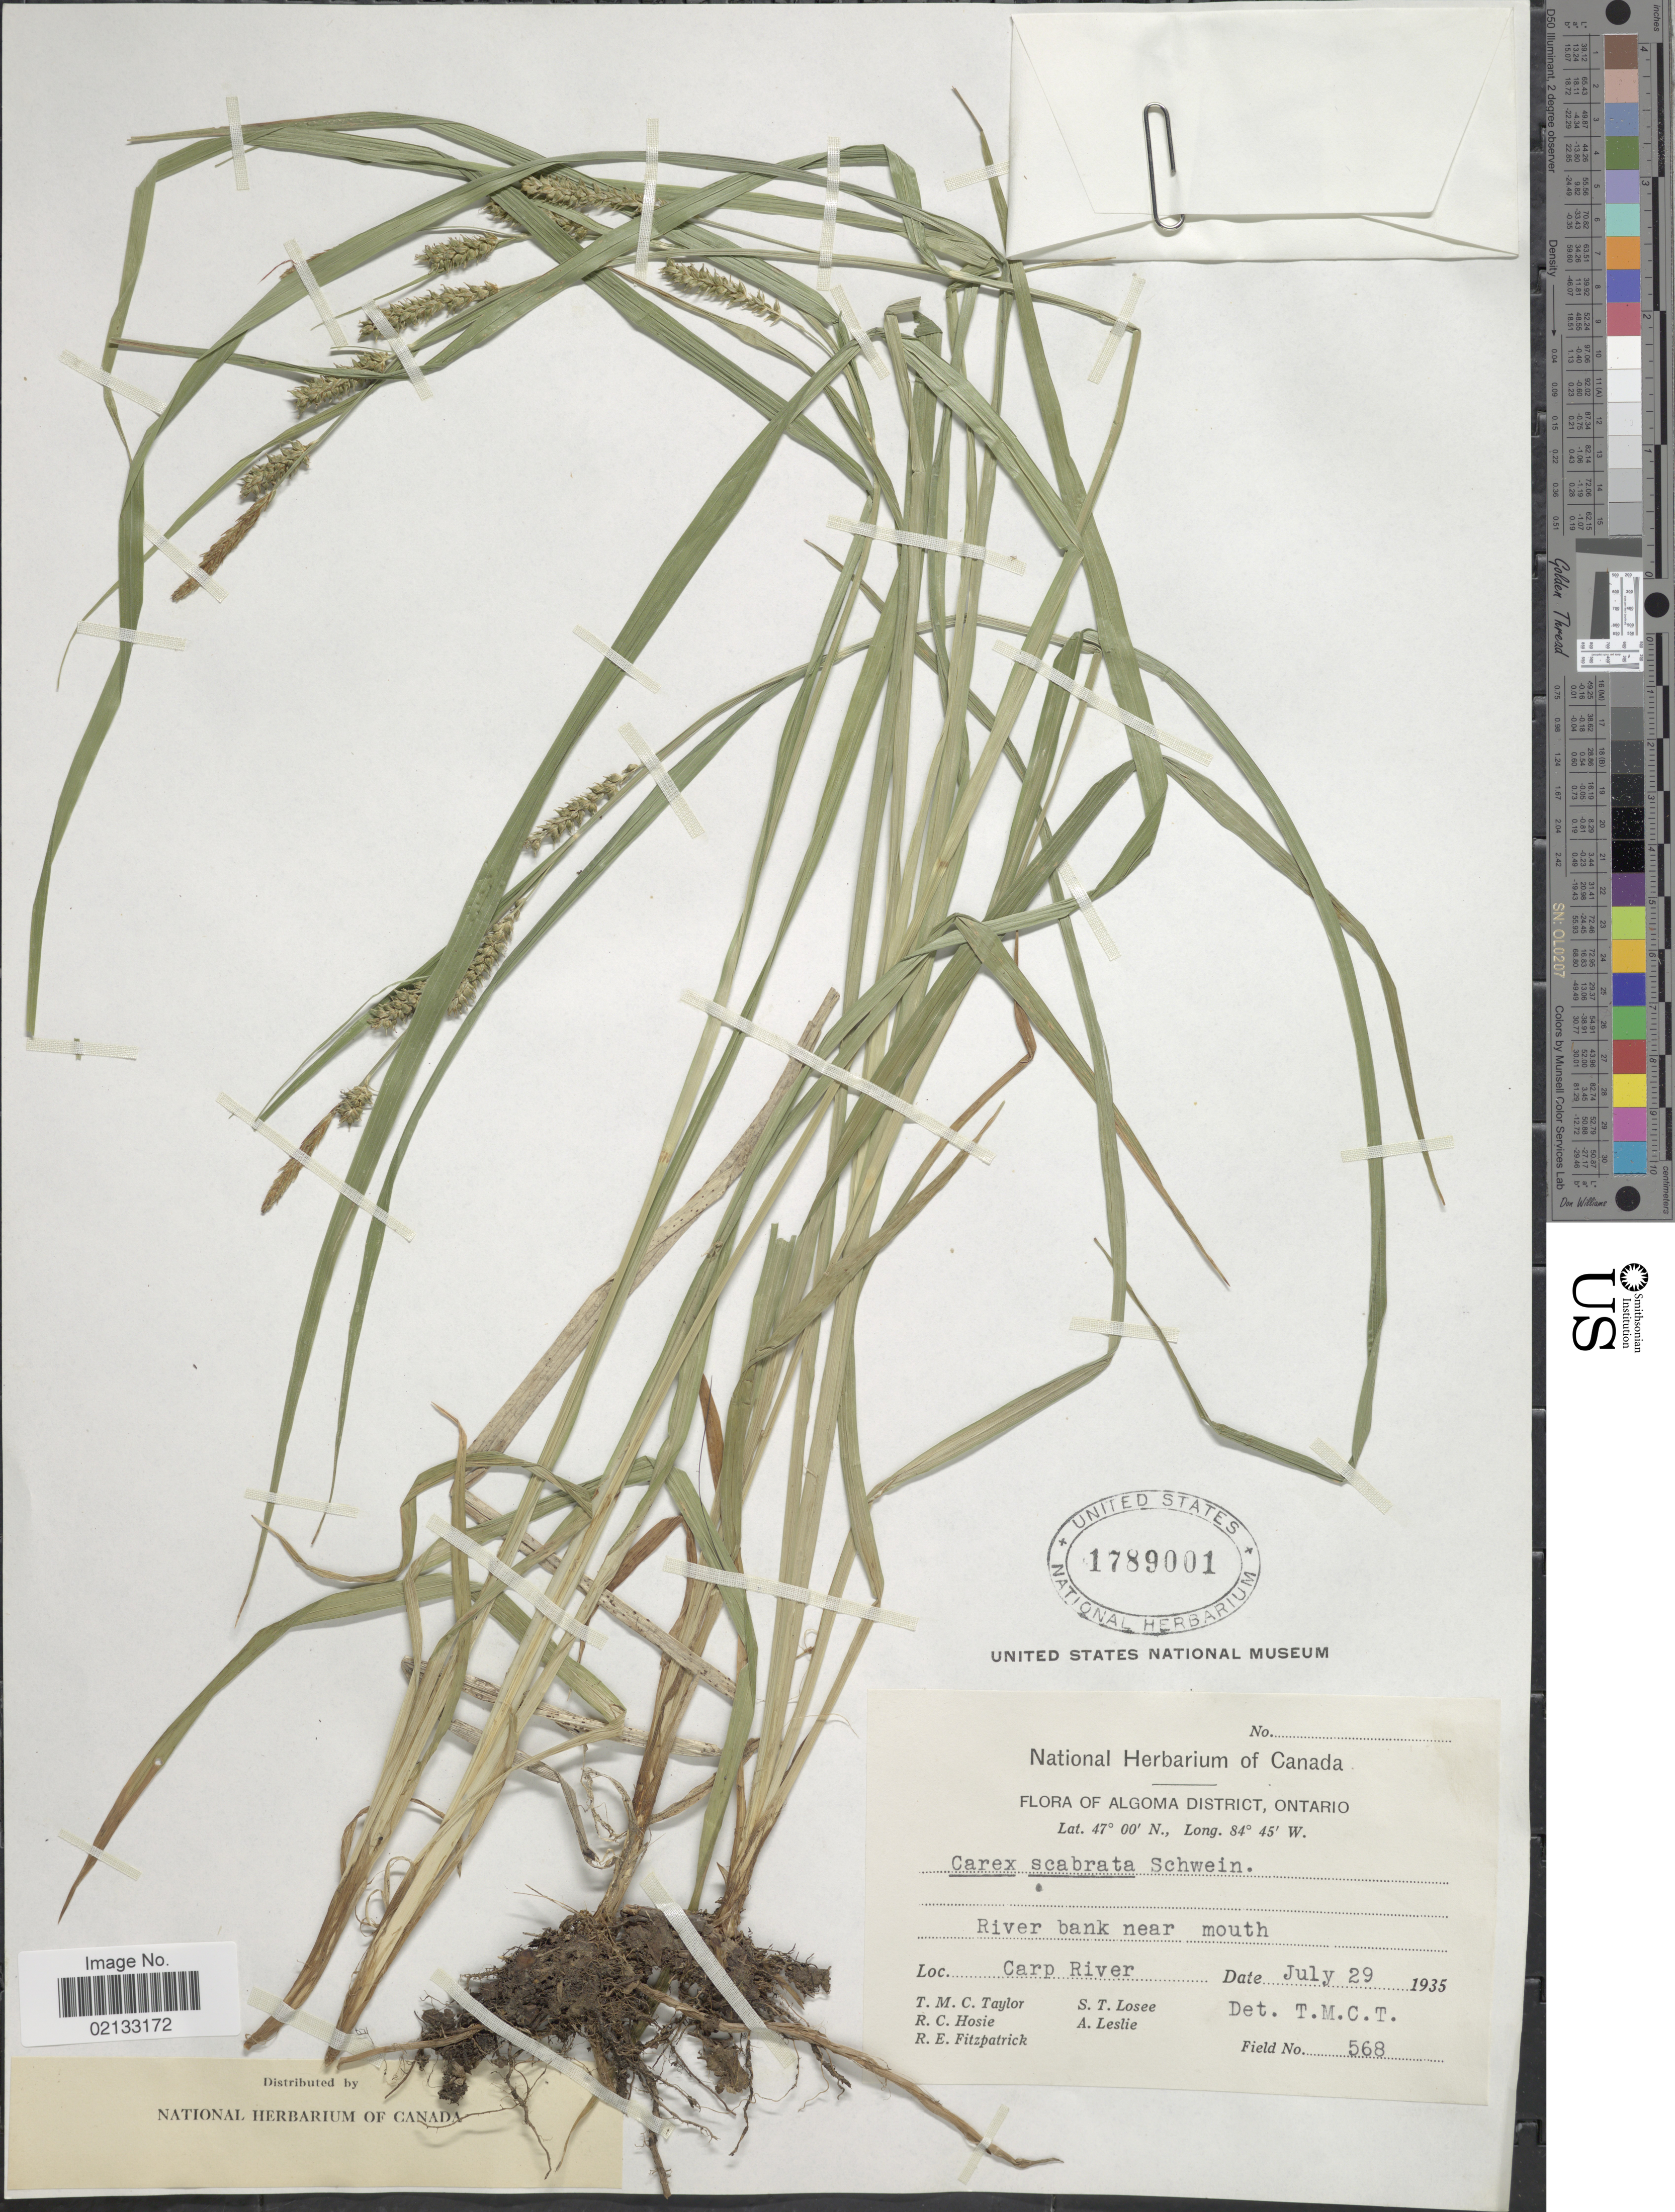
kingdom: Plantae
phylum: Tracheophyta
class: Liliopsida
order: Poales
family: Cyperaceae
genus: Carex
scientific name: Carex scabrata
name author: Schwein.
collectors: T. M. C. Taylor, R. Hosie, R. Fitzpatrick, S. Losee & A. Leslie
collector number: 568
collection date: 1935-07-29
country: Canada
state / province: Ontario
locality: Algoma District. River bank near mouth. Carp River.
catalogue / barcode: US 1789001